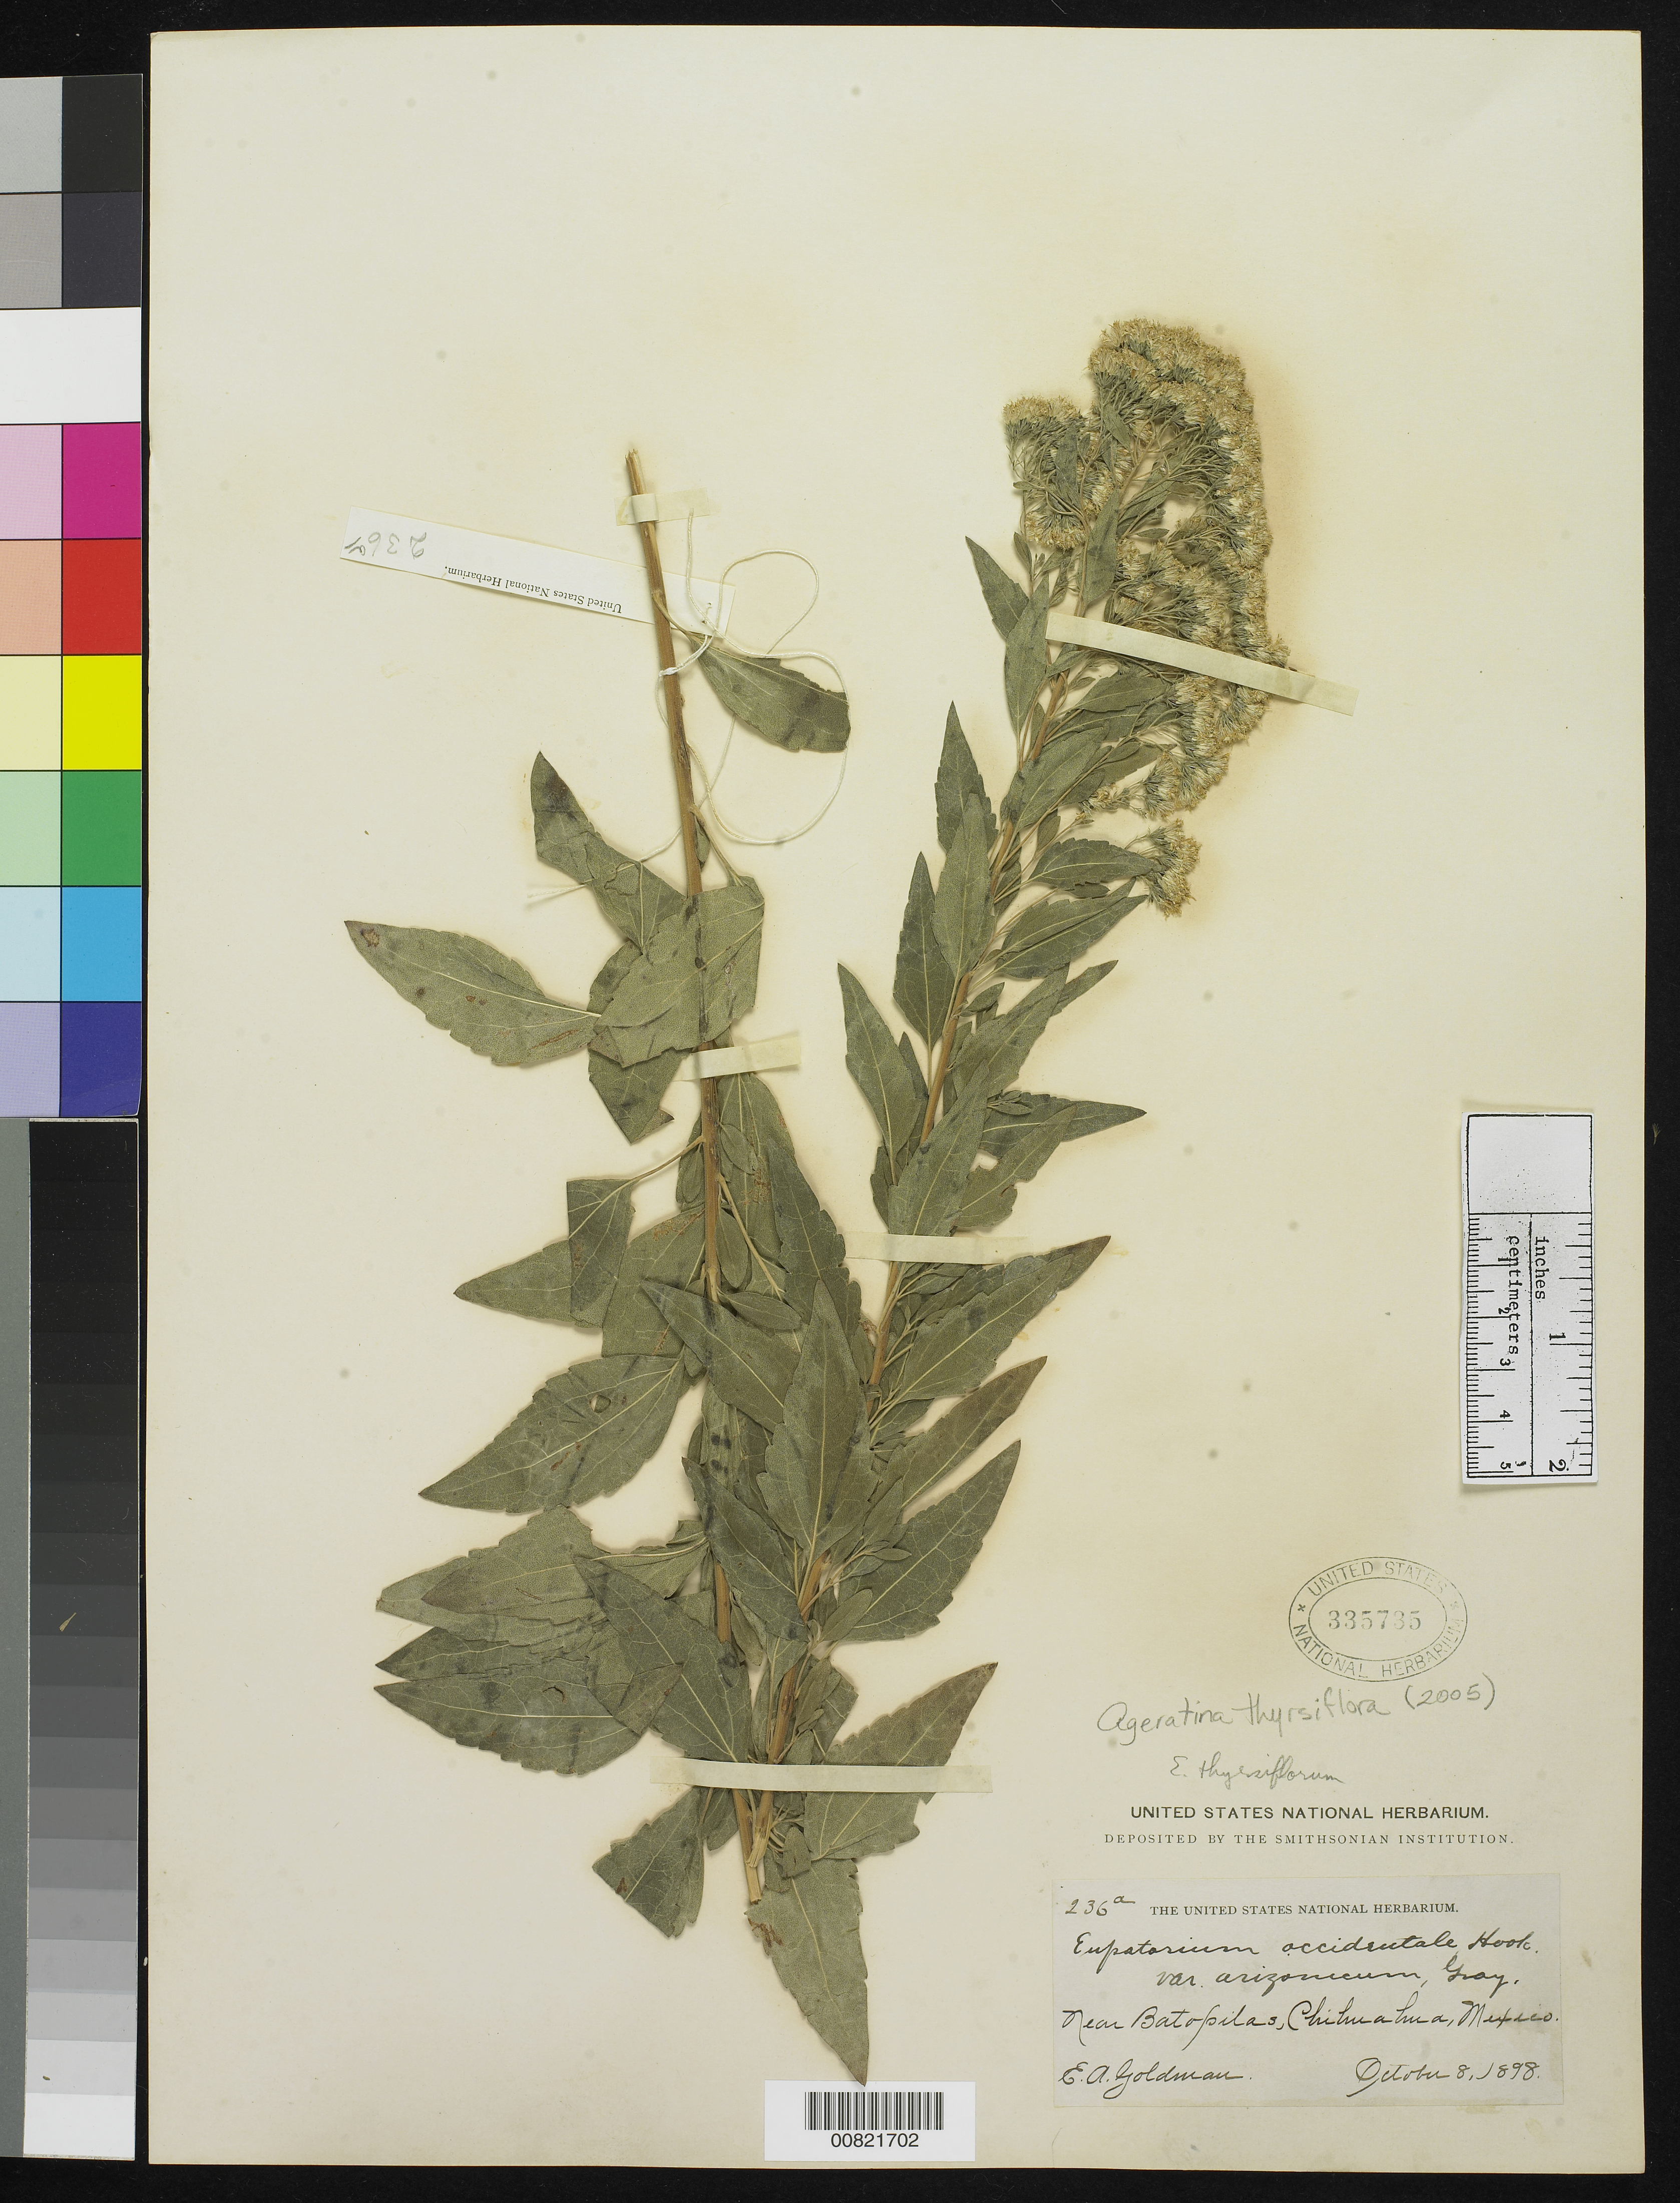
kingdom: Plantae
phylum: Tracheophyta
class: Magnoliopsida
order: Asterales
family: Asteraceae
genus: Ageratina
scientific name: Ageratina thyrsiflora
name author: (Greene) R.M. King & H. Rob.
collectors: E. A. Goldman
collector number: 236a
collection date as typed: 08 Oct 1898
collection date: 1898-10-08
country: Mexico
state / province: Chihuahua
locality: Near Batopilas, Chihuahua.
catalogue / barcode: US 335735